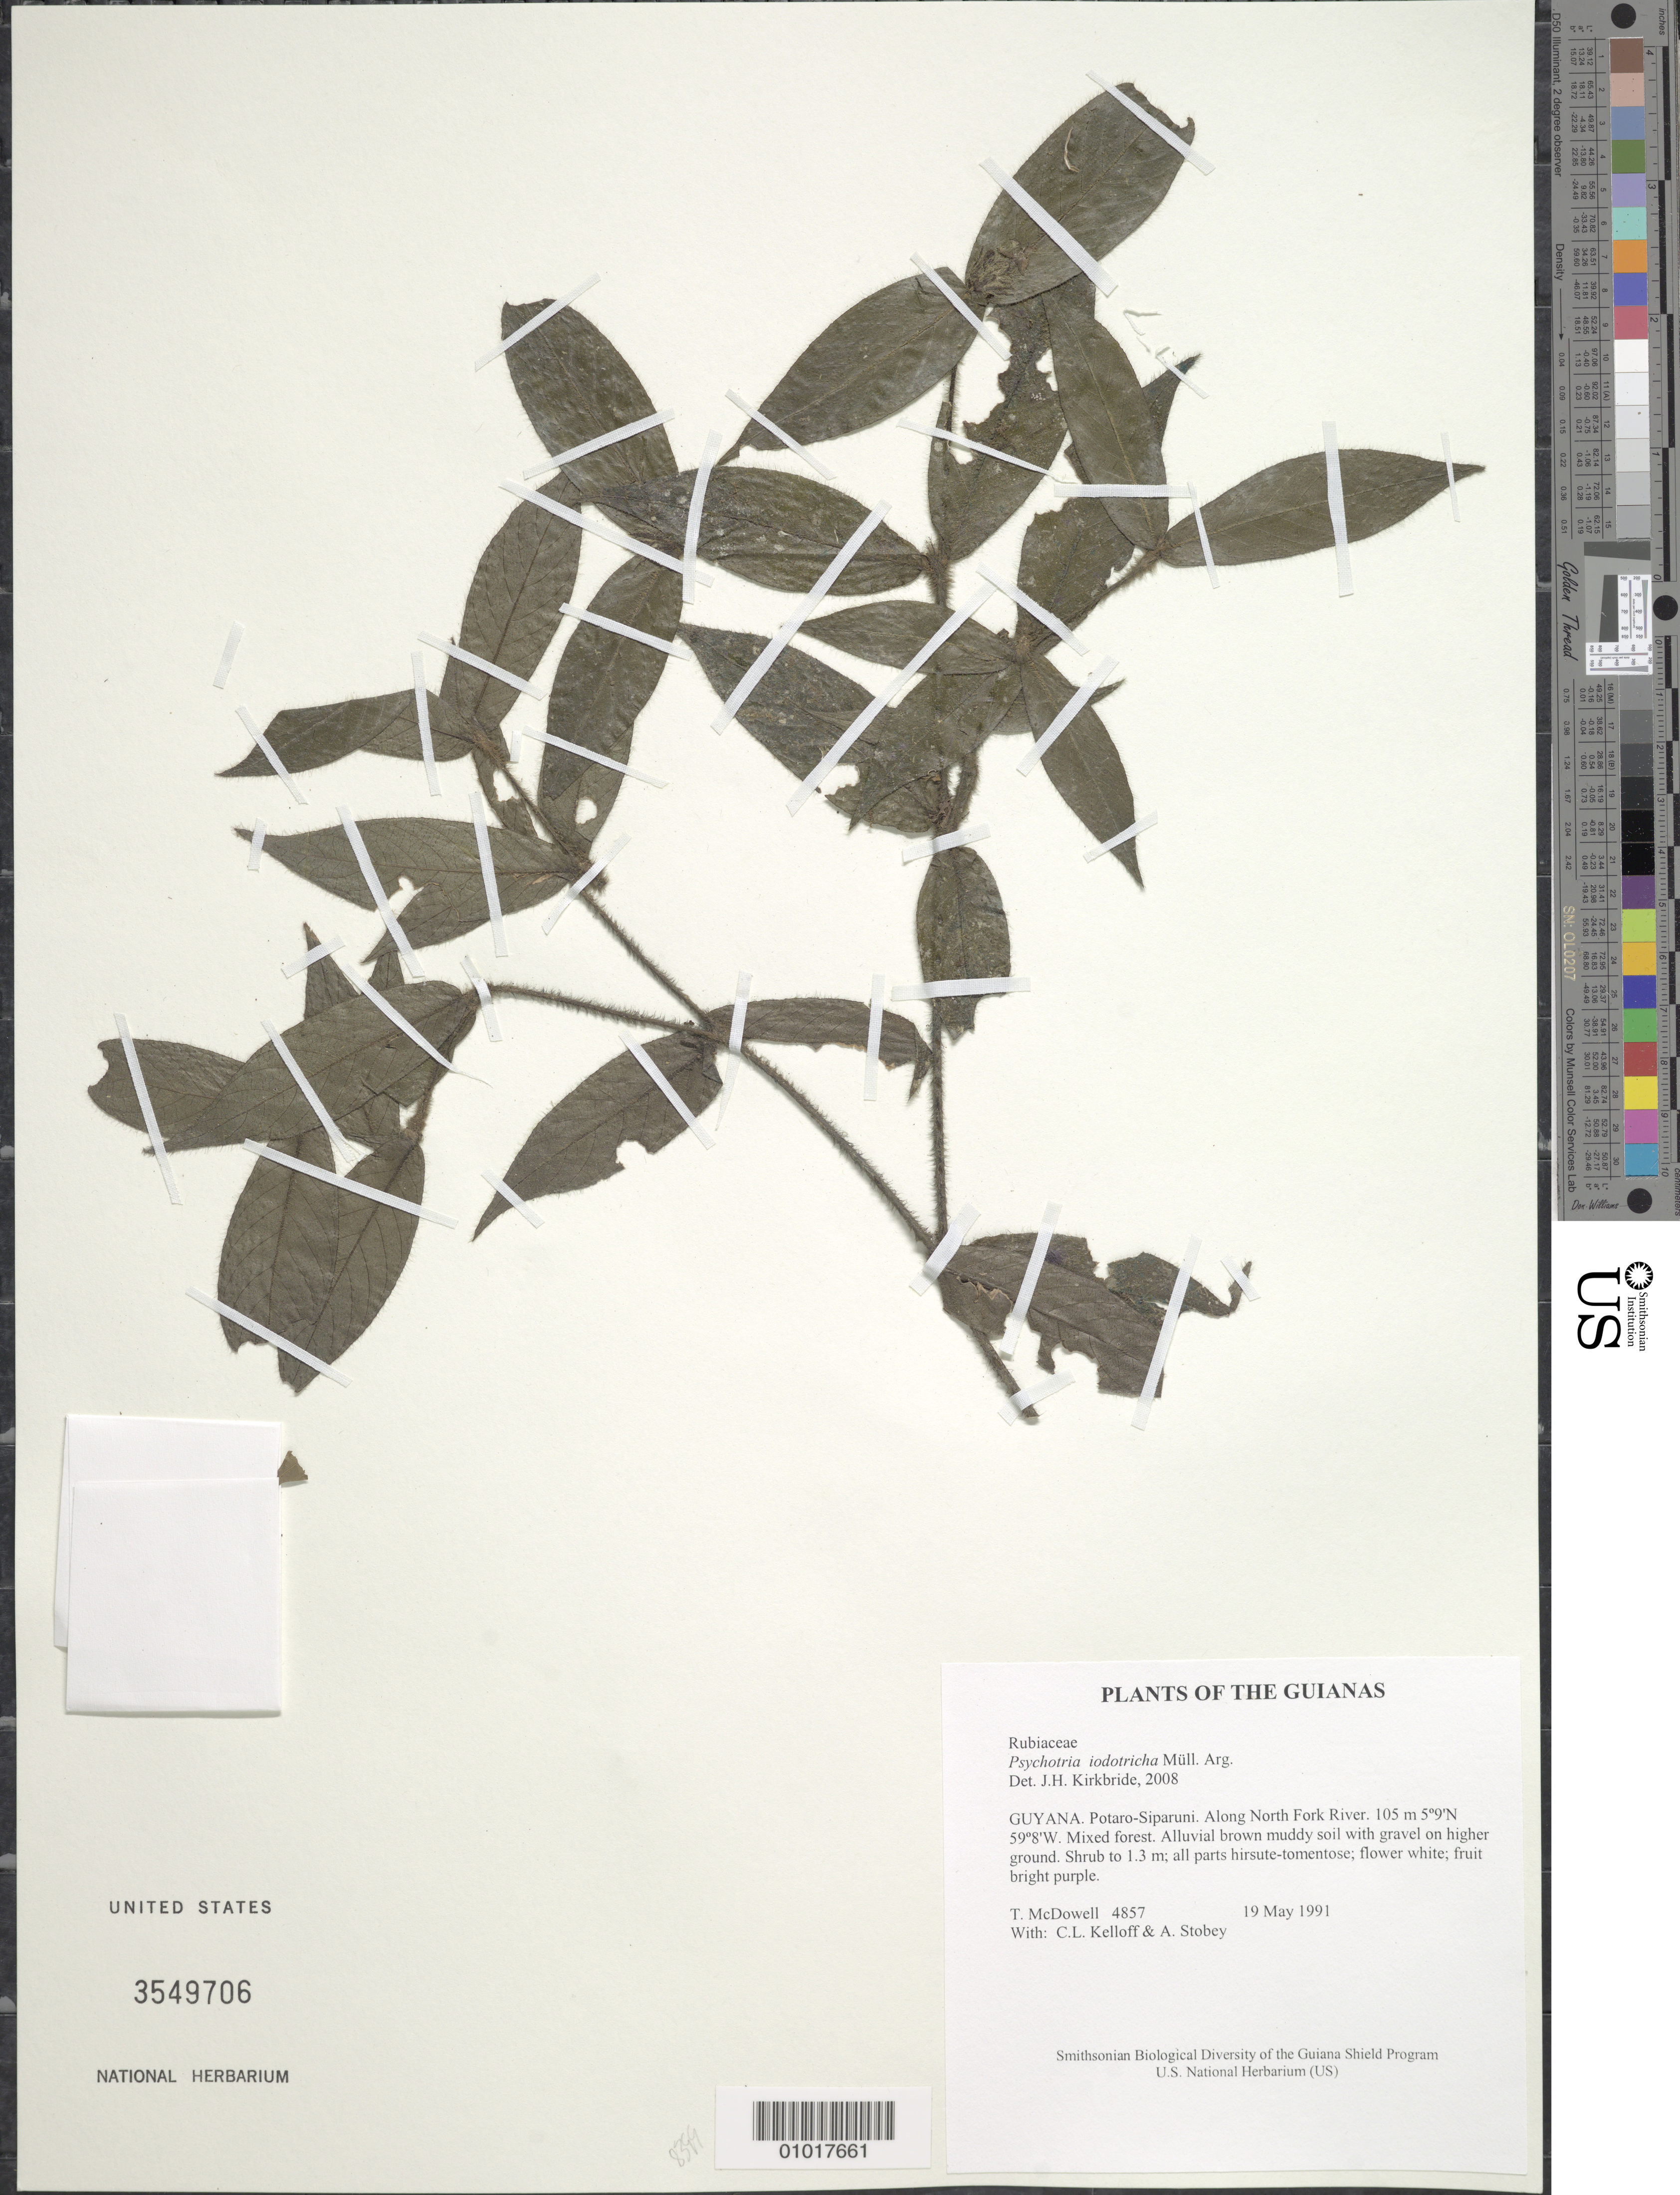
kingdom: Plantae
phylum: Tracheophyta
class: Magnoliopsida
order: Gentianales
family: Rubiaceae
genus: Palicourea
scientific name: Palicourea iodotricha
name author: (Müll. Arg.) Delprete & J.H. Kirkbr.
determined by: Kirkbride, J. H., Jr.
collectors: T. McDowell, C. L. Kelloff & A. Stobey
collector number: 4857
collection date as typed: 19 May 1991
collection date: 1991-05-19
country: Guyana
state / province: Potaro-Siparuni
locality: Along North Fork River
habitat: Mixed forest. Alluvial brown muddy soil with gravel on higher ground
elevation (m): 105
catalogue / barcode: US 3549706